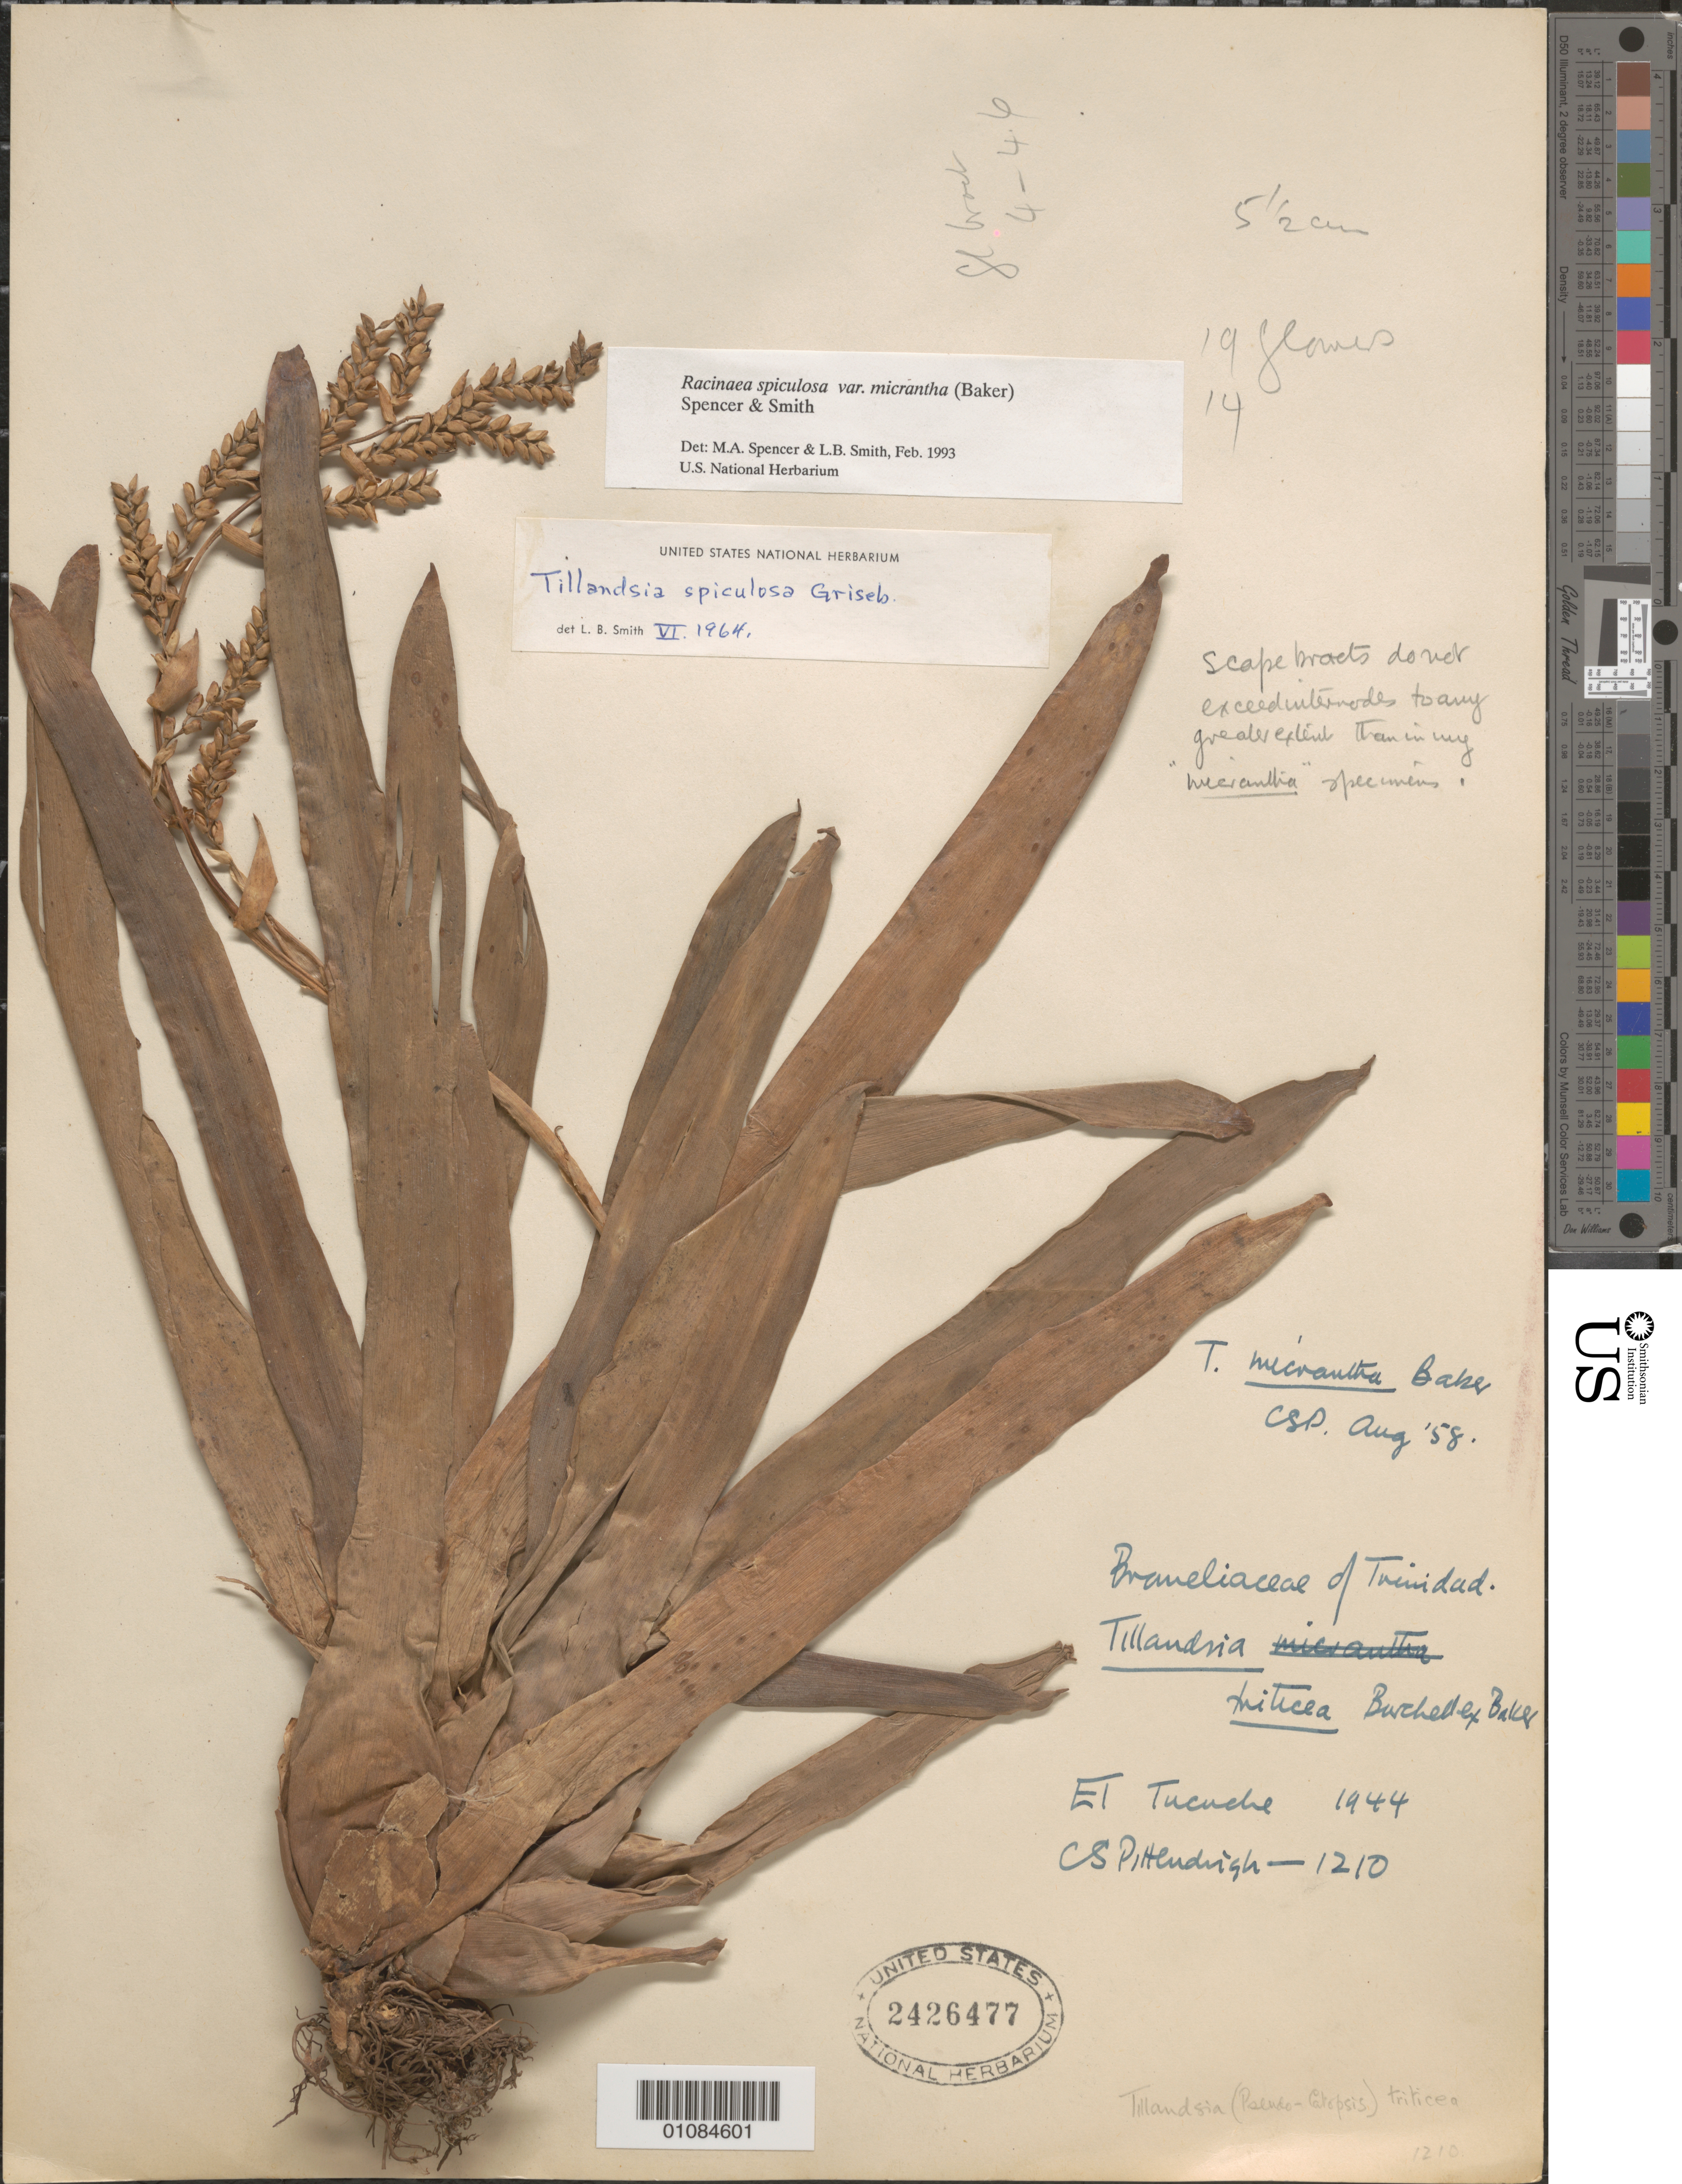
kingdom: Plantae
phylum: Tracheophyta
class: Liliopsida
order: Poales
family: Bromeliaceae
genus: Racinaea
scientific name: Racinaea spiculosa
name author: (Griseb.) M.A. Spencer & L.B. Sm.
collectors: C. S. Pittendrigh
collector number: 1210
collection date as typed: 1944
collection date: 1944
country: Trinidad and Tobago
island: Trinidad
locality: Tocuche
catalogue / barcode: US 2426477